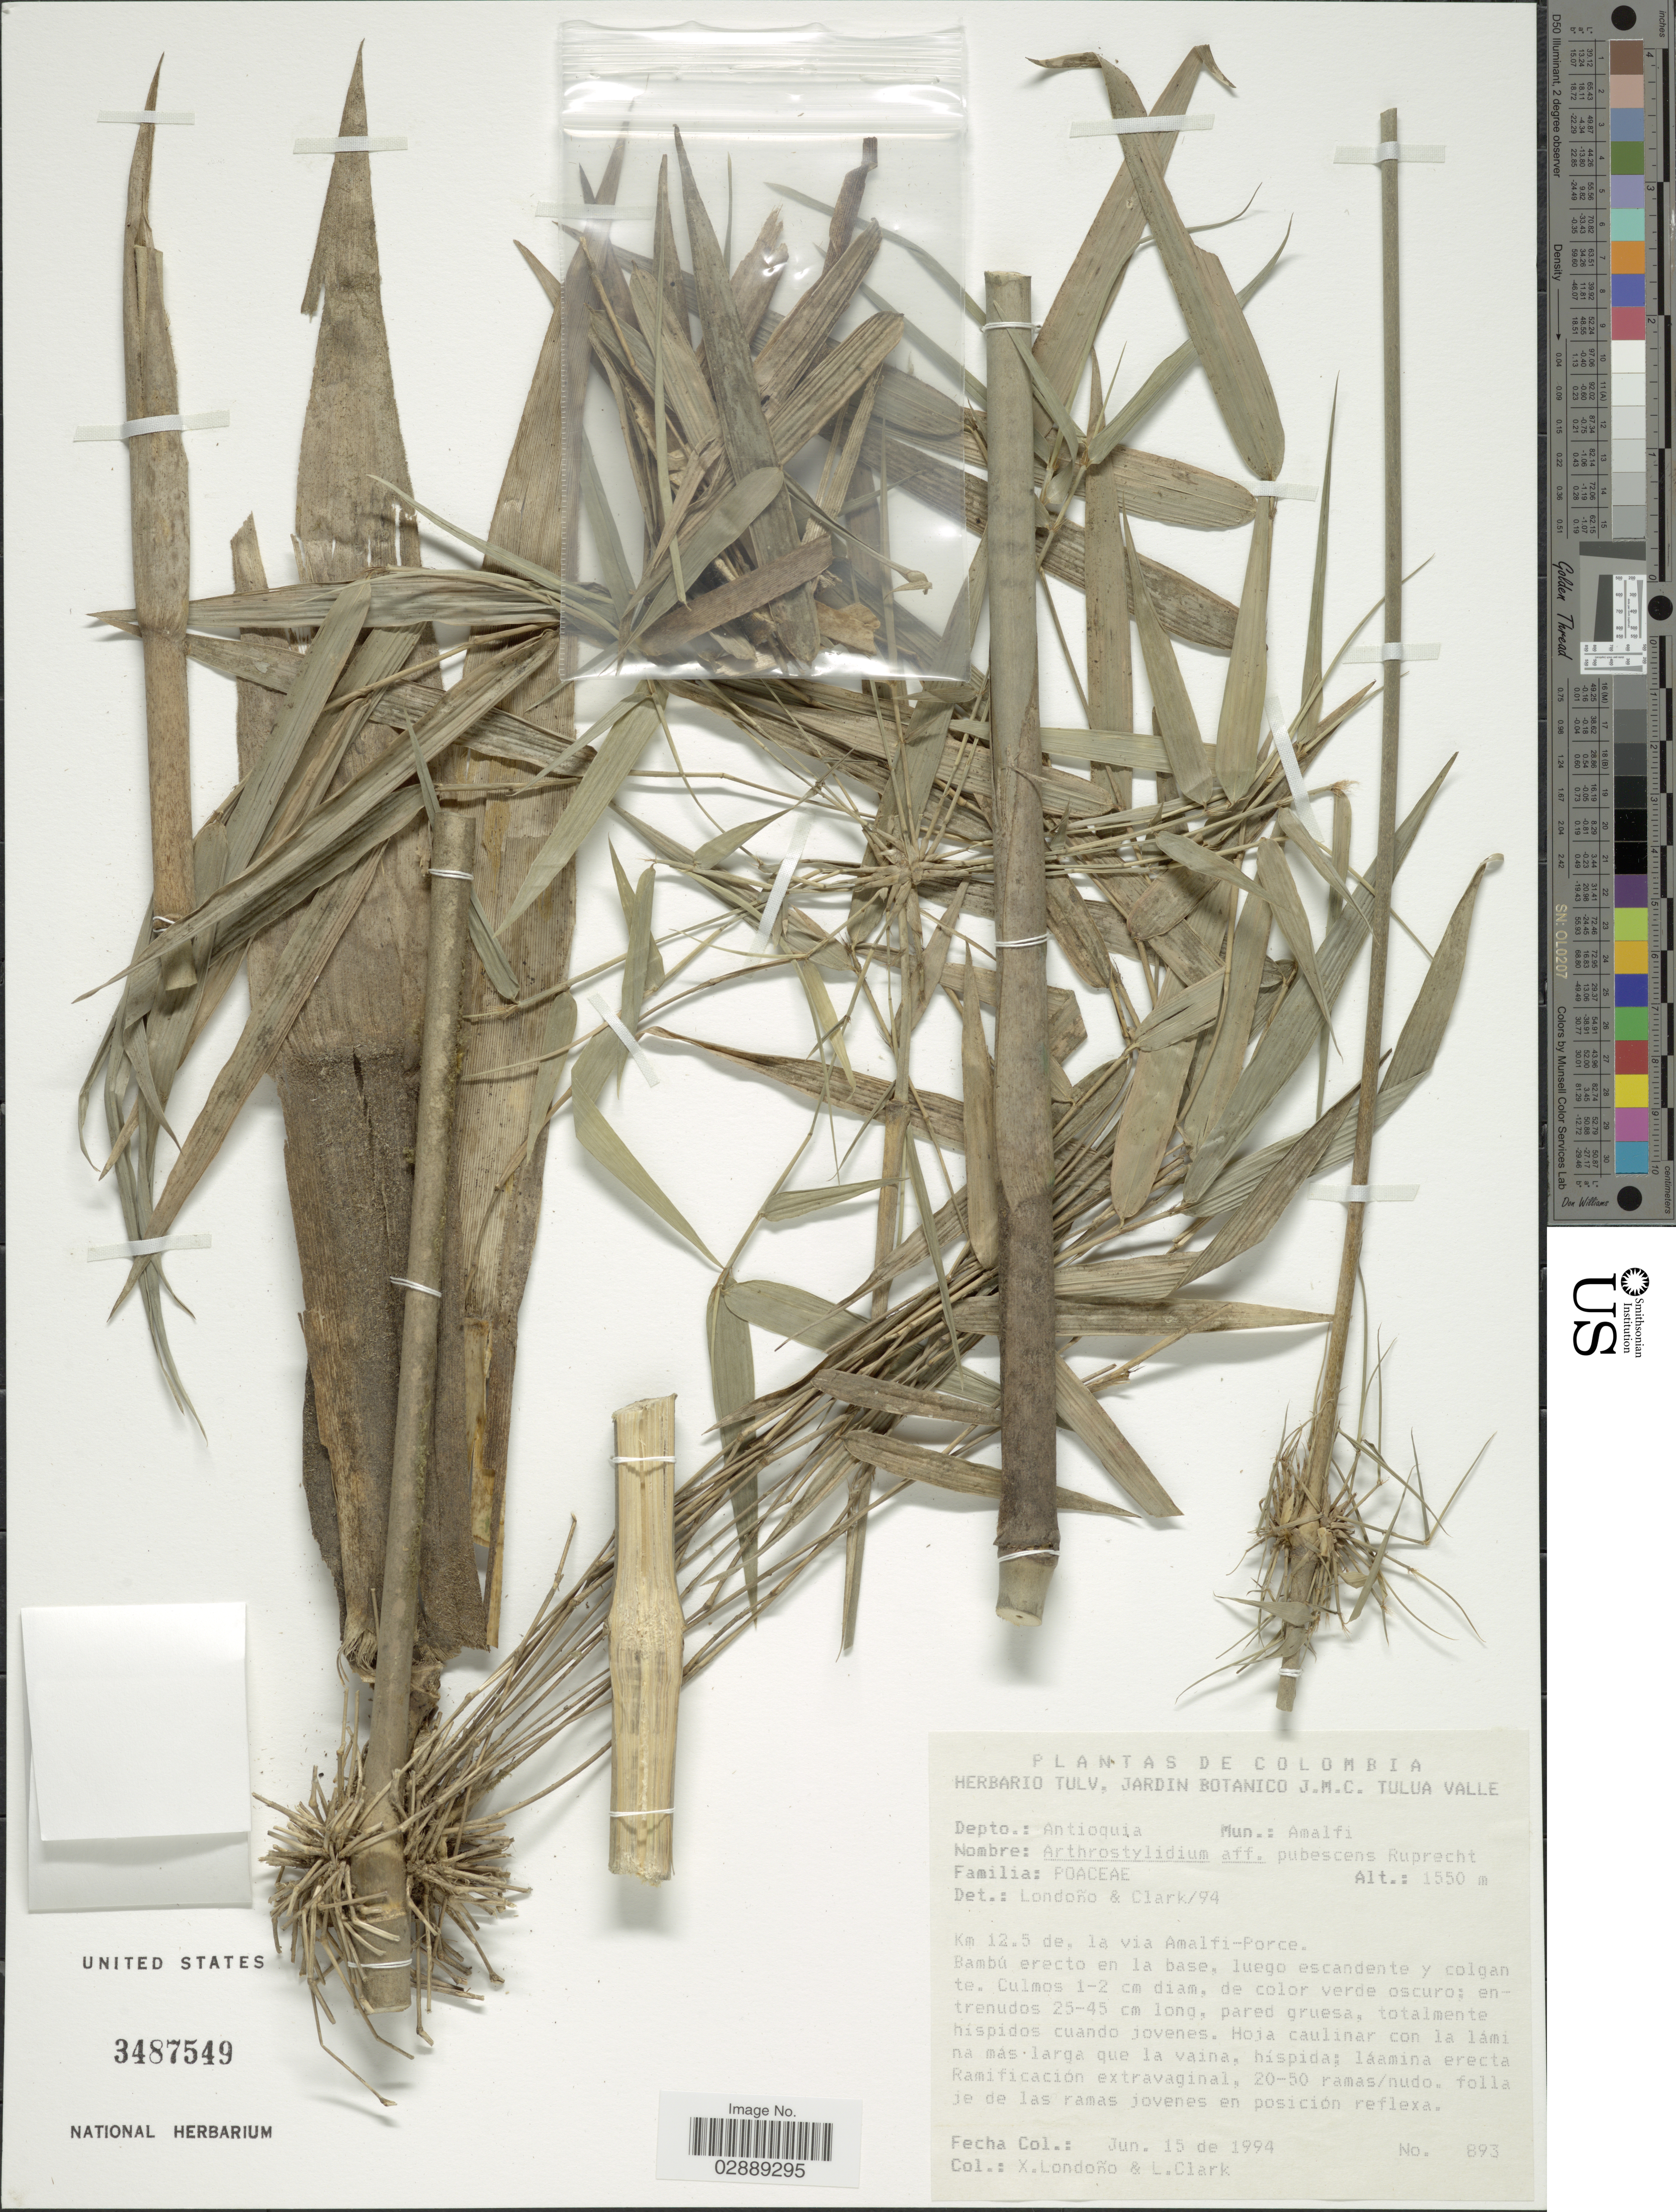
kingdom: Plantae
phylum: Tracheophyta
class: Liliopsida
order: Poales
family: Poaceae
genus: Arthrostylidium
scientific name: Arthrostylidium pubescens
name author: Rupr.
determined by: Londoño, X.; Clark, L. G.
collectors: X. Londoño & L. G. Clark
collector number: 893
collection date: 1994-06-15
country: Colombia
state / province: Antioquia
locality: Mun.: Amalfi. Km 12.5 de la via Amalfi-Porce.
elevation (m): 1550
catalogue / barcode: US 3487549